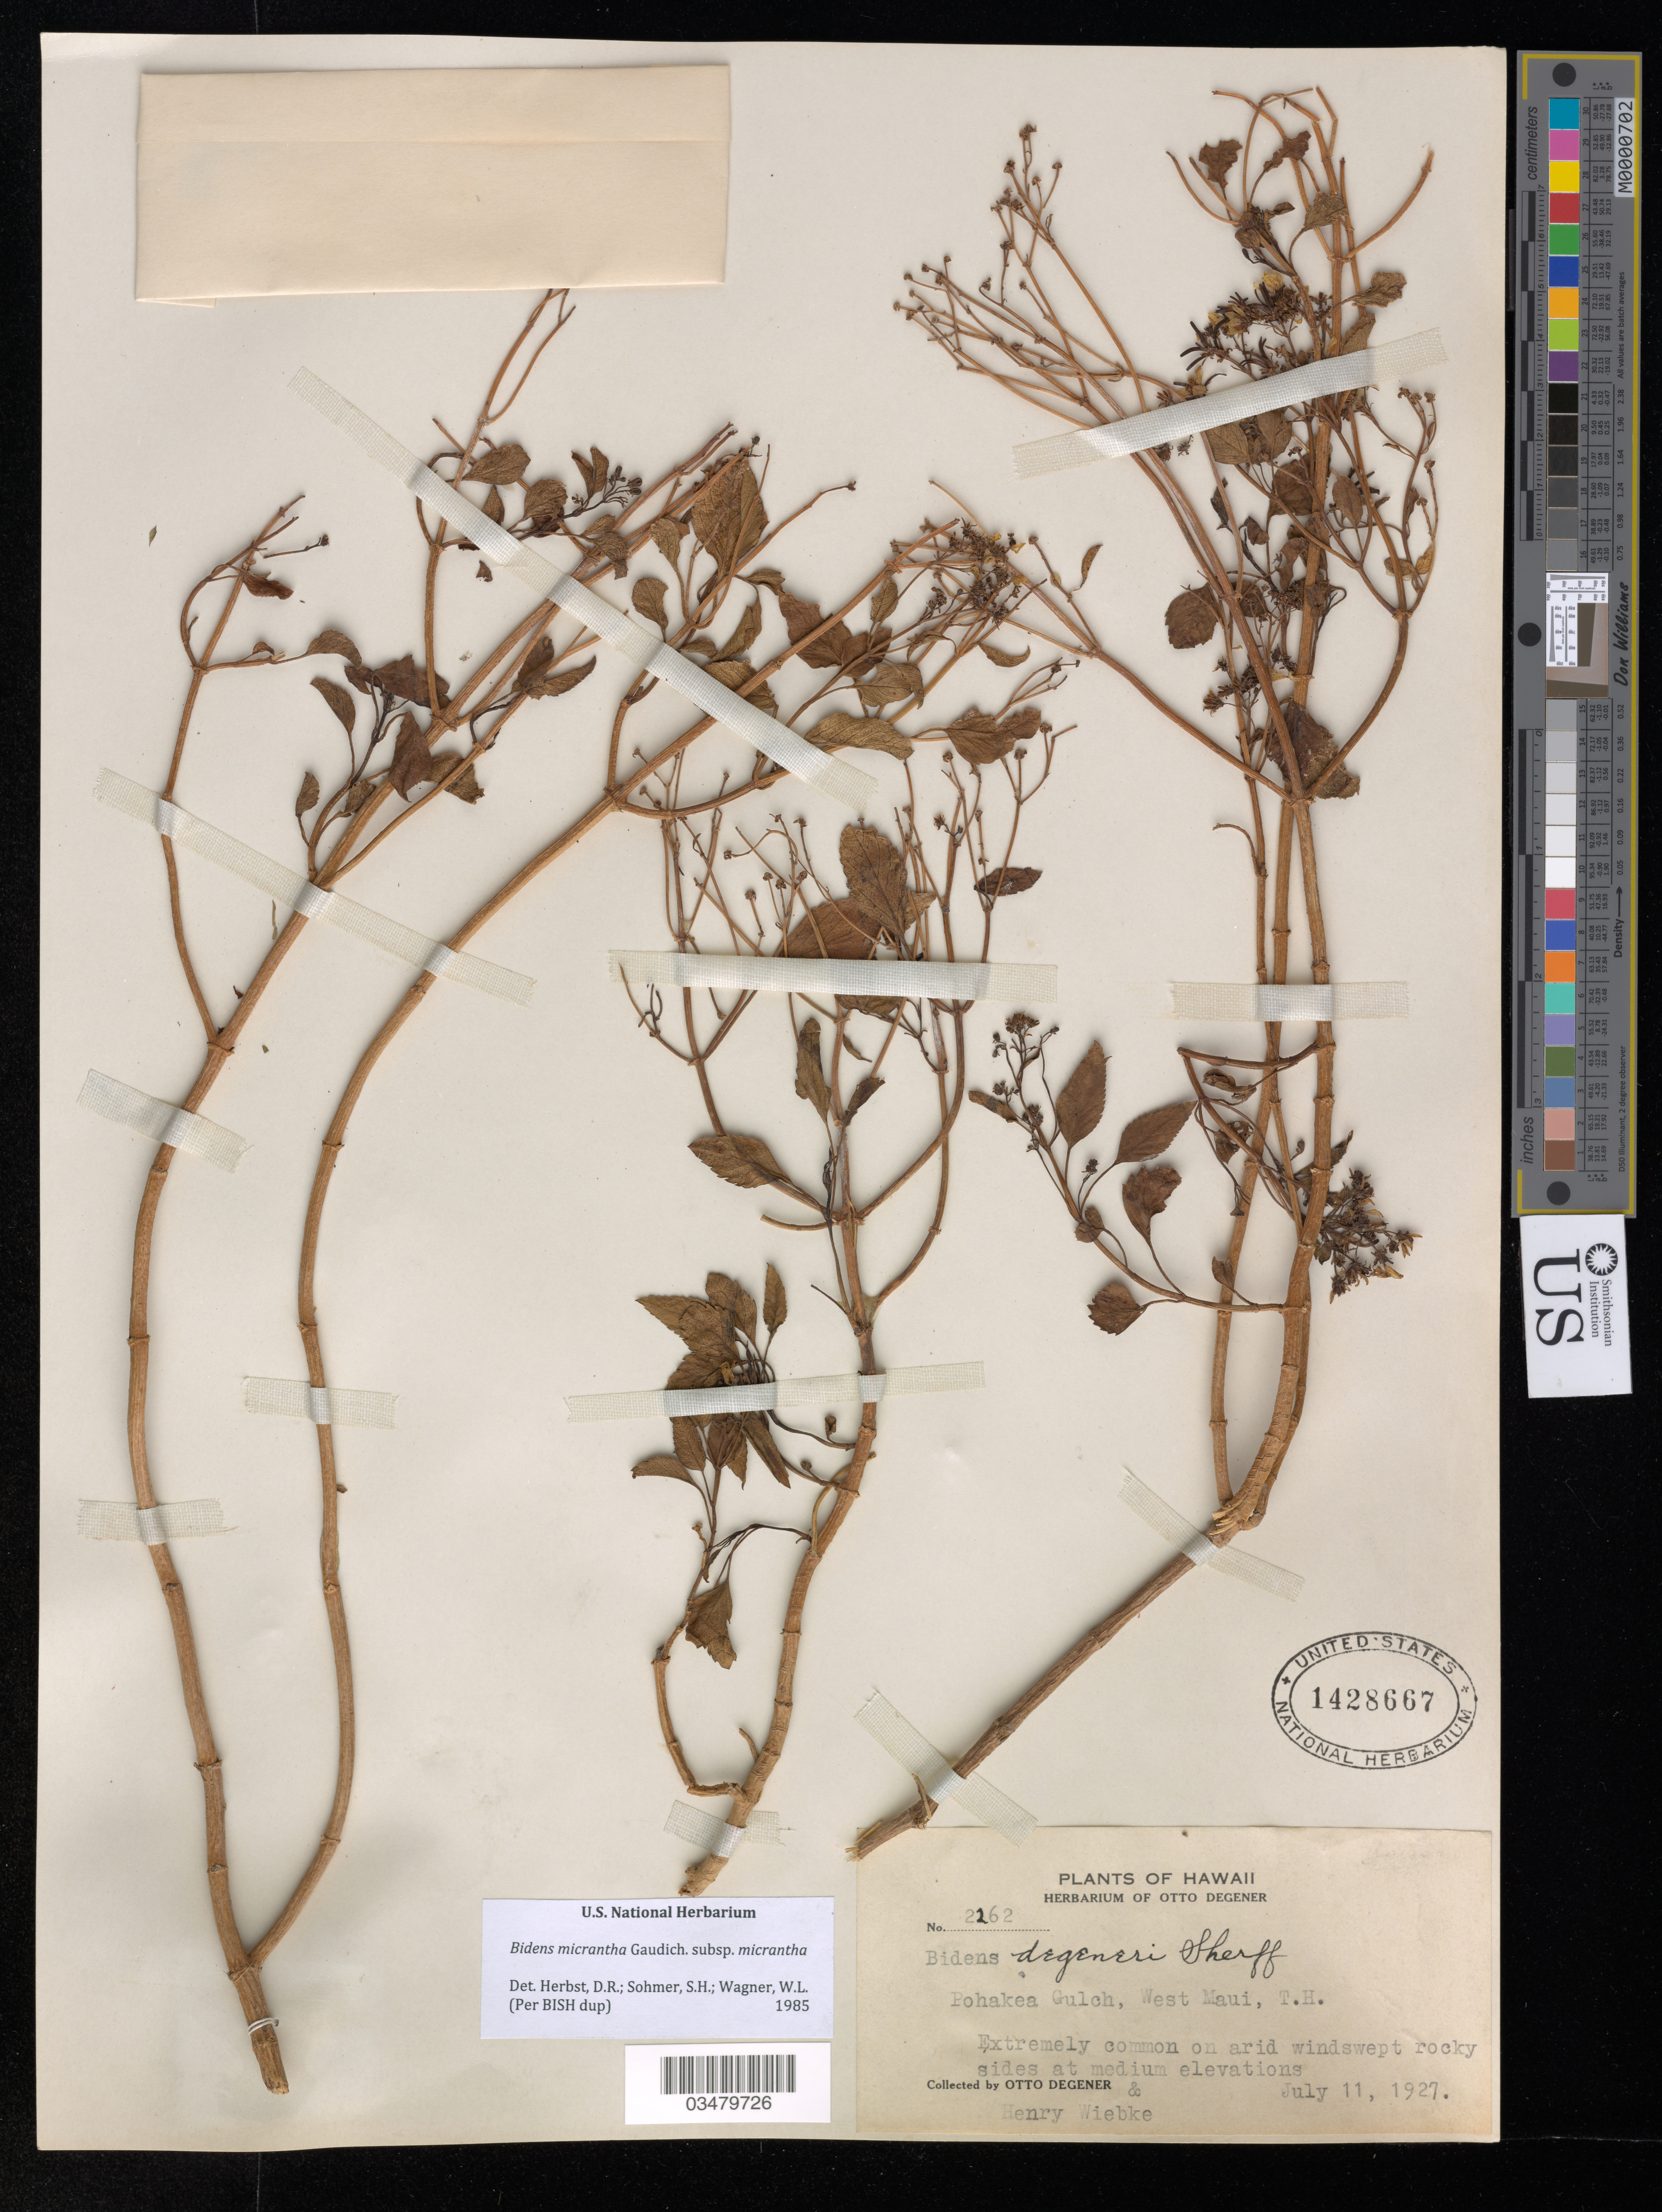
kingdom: Plantae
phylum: Tracheophyta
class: Magnoliopsida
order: Asterales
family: Asteraceae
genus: Bidens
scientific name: Bidens micrantha subsp. micrantha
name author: Gaudich. ex Cass.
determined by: Herbst, D. R.; Sohmer, S. H.; Wagner, W. L.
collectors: O. Degener & H. Wiebke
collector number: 2162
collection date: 1927-07-11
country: United States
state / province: Hawaii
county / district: Maui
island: Maui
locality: Pohakea Gulch, West Maui, T. Hawaii.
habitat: Arid, windswept, rocky, sides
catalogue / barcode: US 1428667